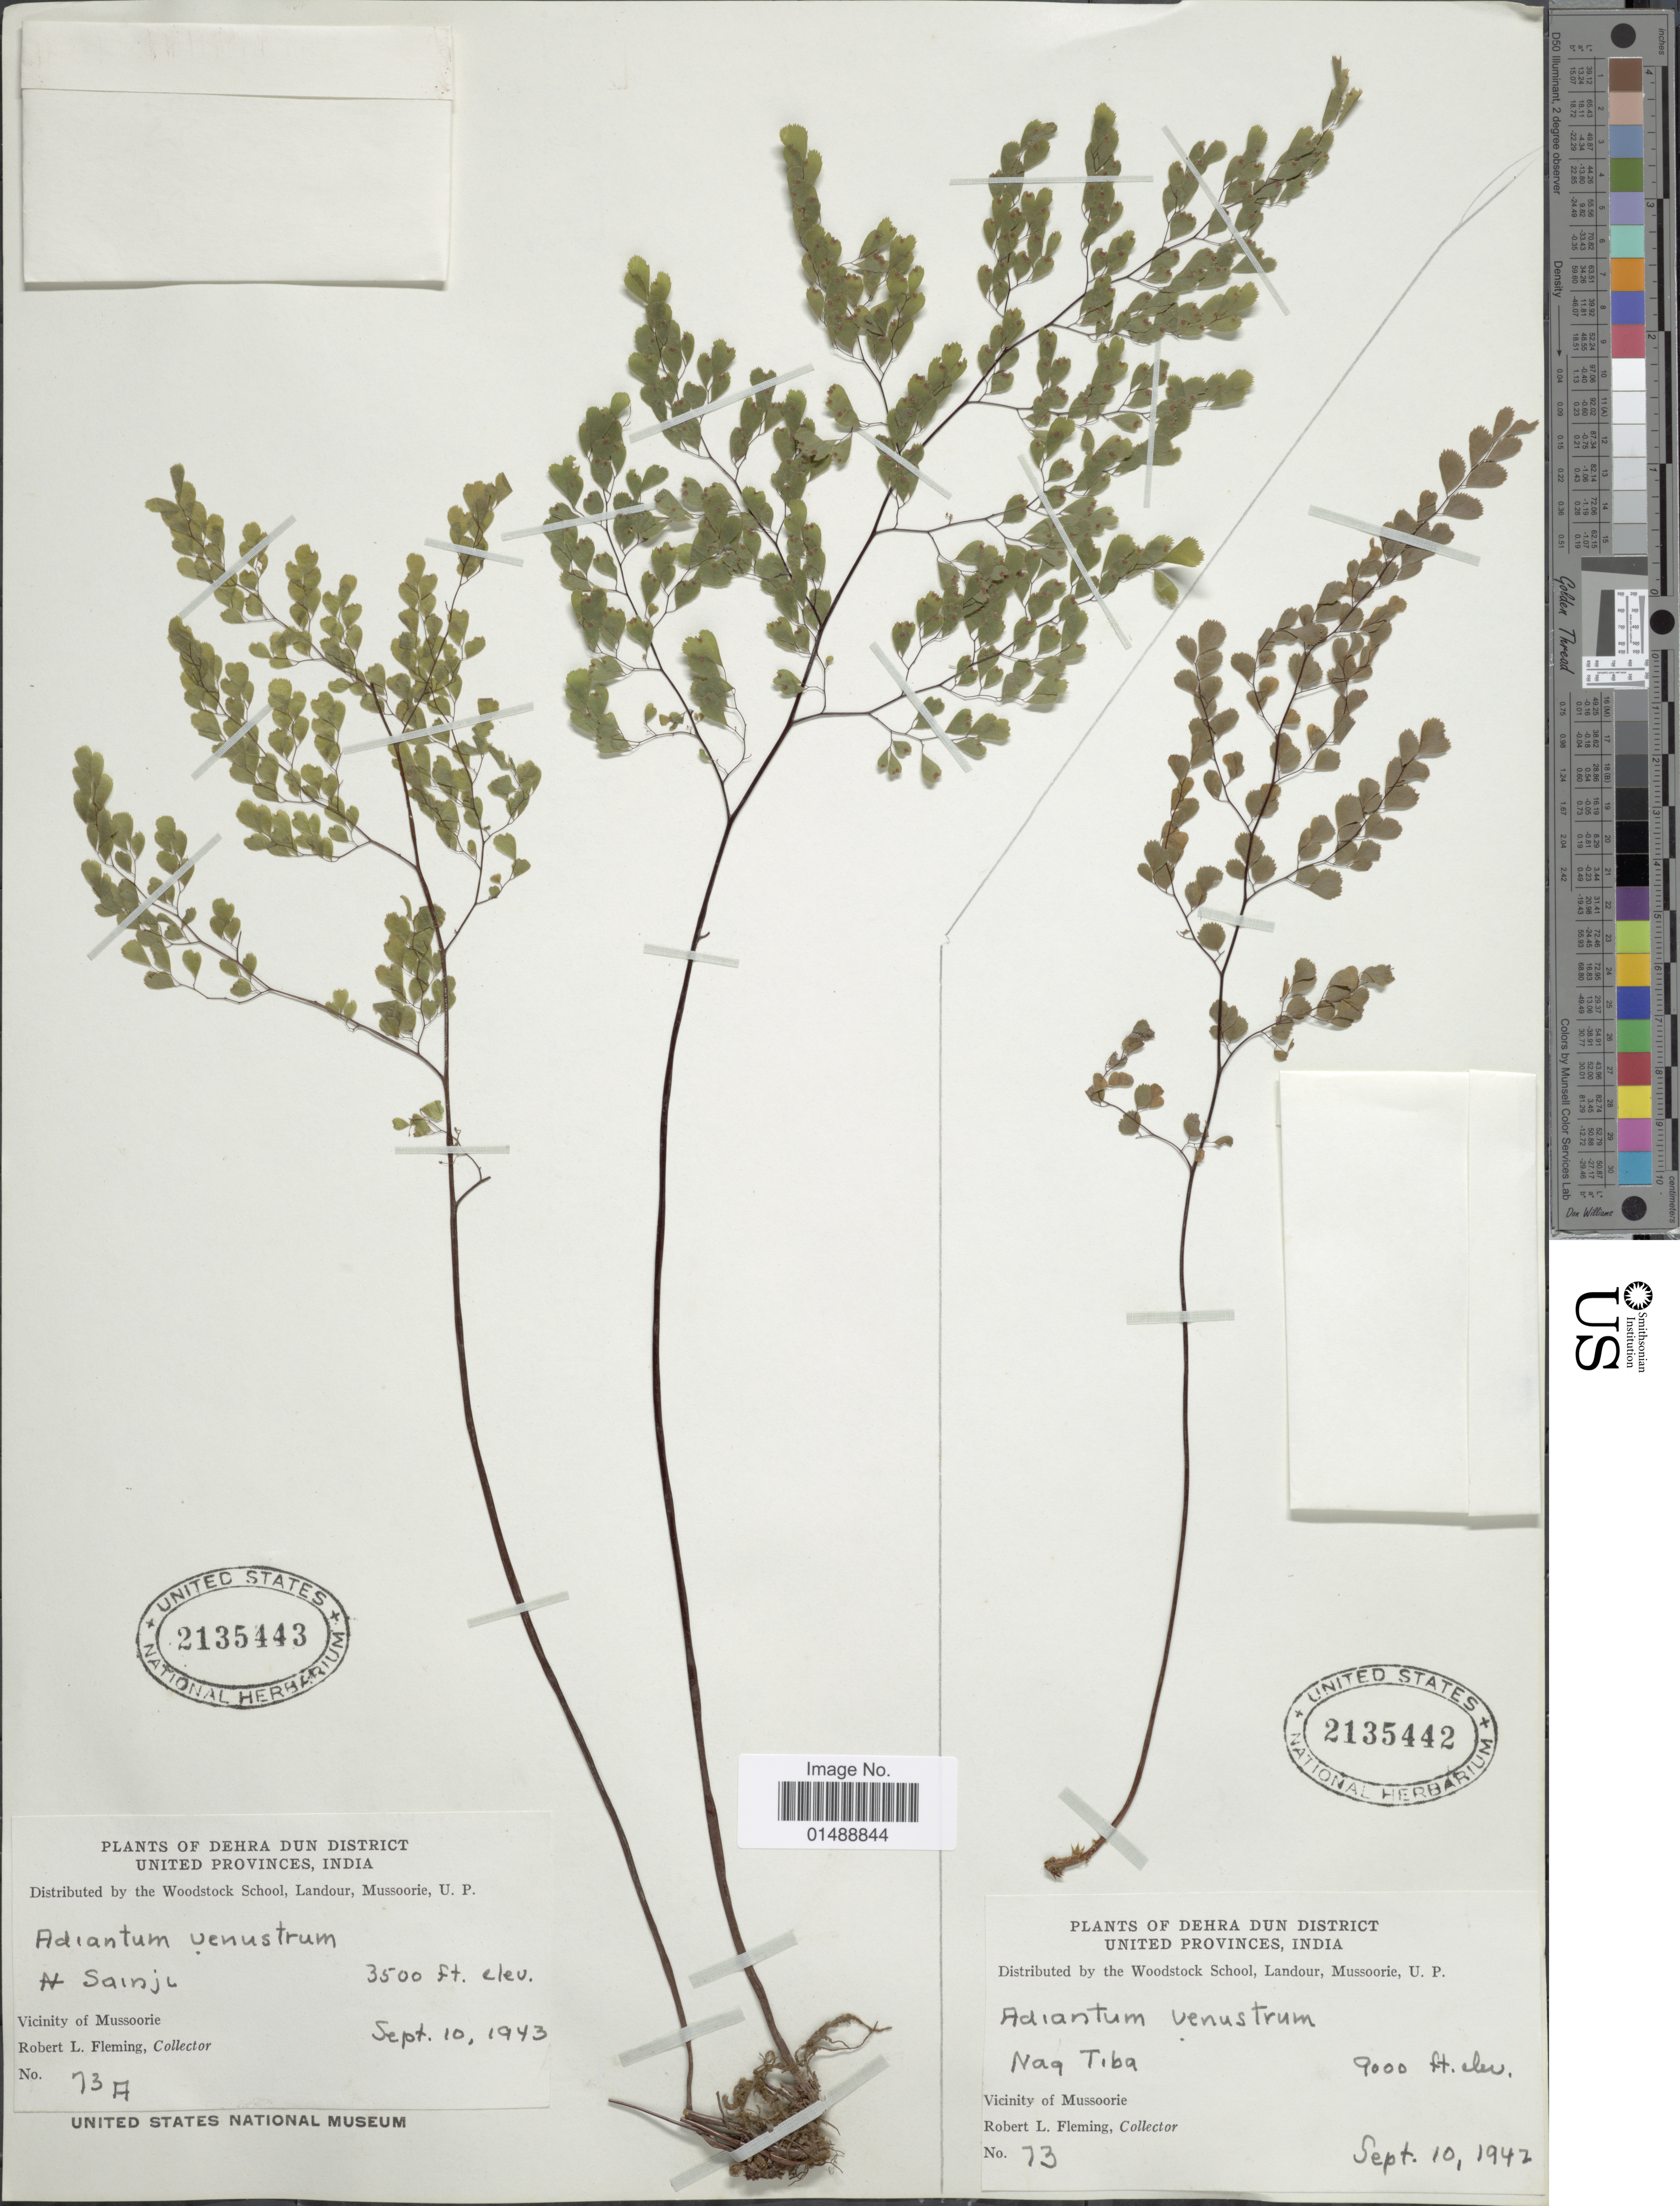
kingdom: Plantae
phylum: Tracheophyta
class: Polypodiopsida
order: Polypodiales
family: Pteridaceae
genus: Adiantum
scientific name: Adiantum venustum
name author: D. Don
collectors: R. Fleming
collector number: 73A*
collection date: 1943-09-10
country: India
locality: Dehra Dun District, United Provinces, N. Sainji, Vicinity of Mussoorie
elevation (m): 1067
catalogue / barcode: US 2135443